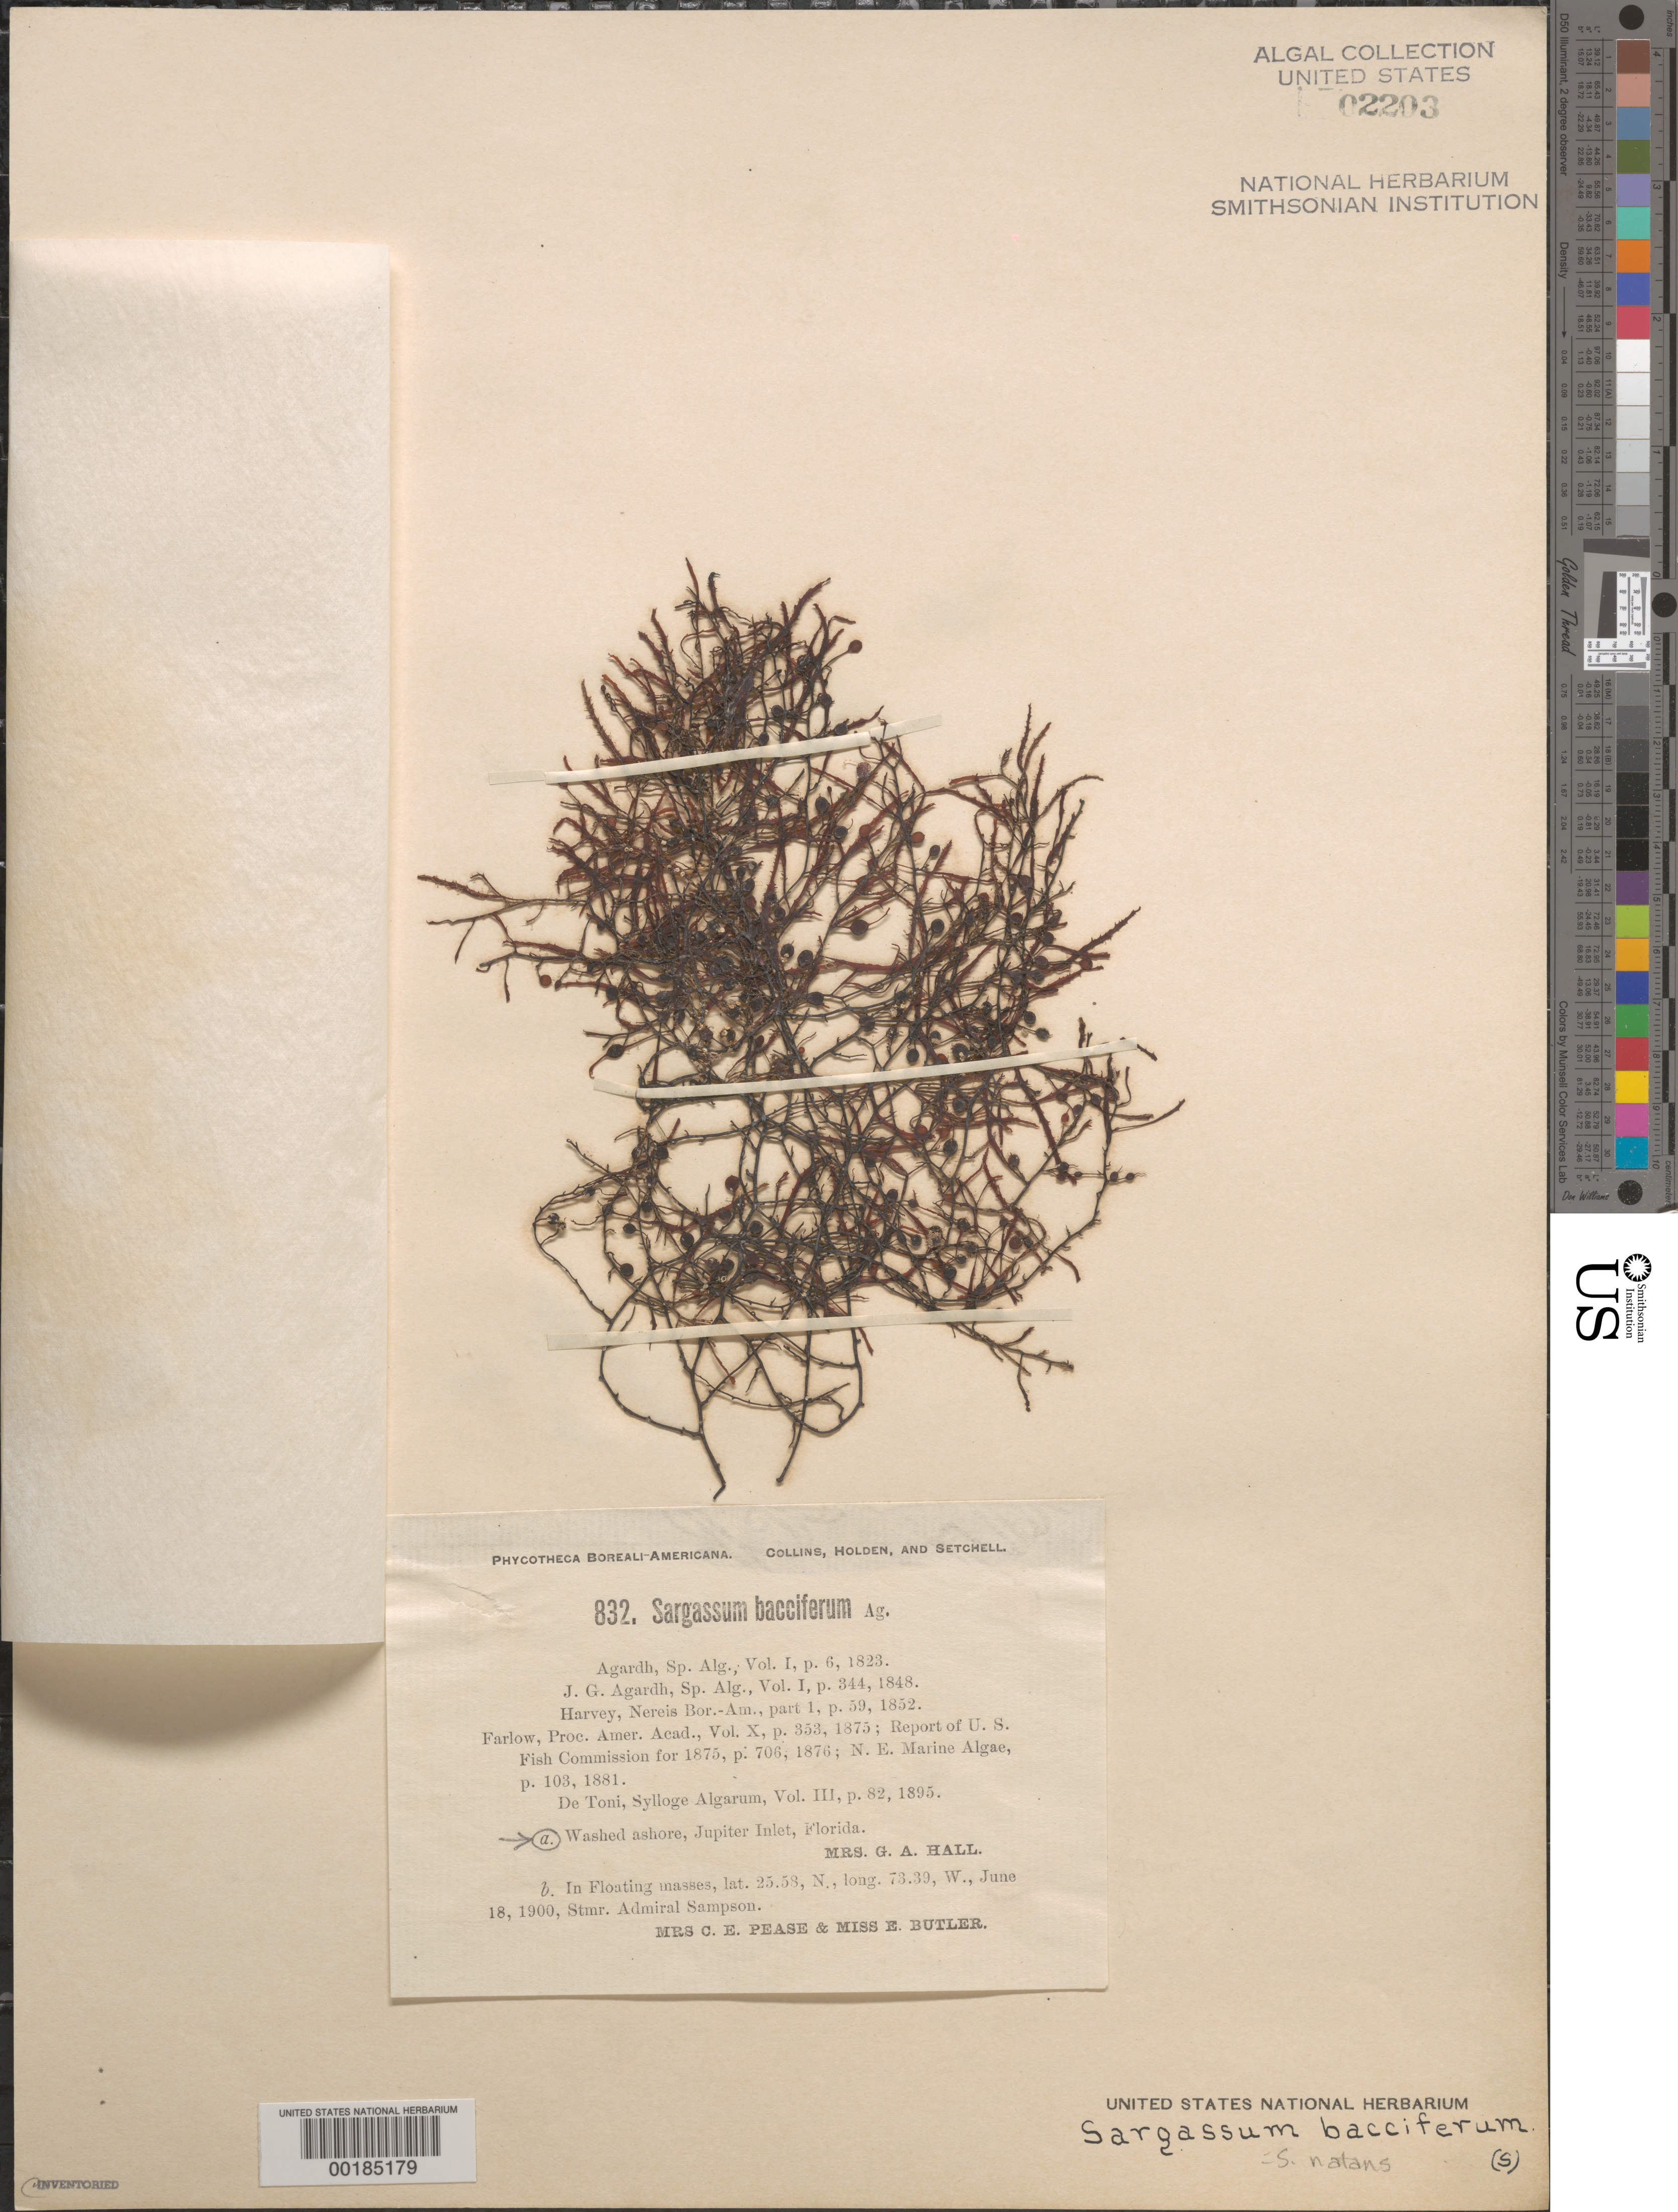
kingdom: Chromista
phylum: Ochrophyta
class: Phaeophyceae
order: Fucales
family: Sargassaceae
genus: Sargassum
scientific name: Sargassum natans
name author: (L.) Gaillon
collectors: Mrs. Hall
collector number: PB-A 832a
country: United States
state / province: Florida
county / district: Palm Beach County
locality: Jupiter Inlet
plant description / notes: Collins, Holden & Setchell, Phycotheca Boreali-Americana, as Sargassum bacciferum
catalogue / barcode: US 2203